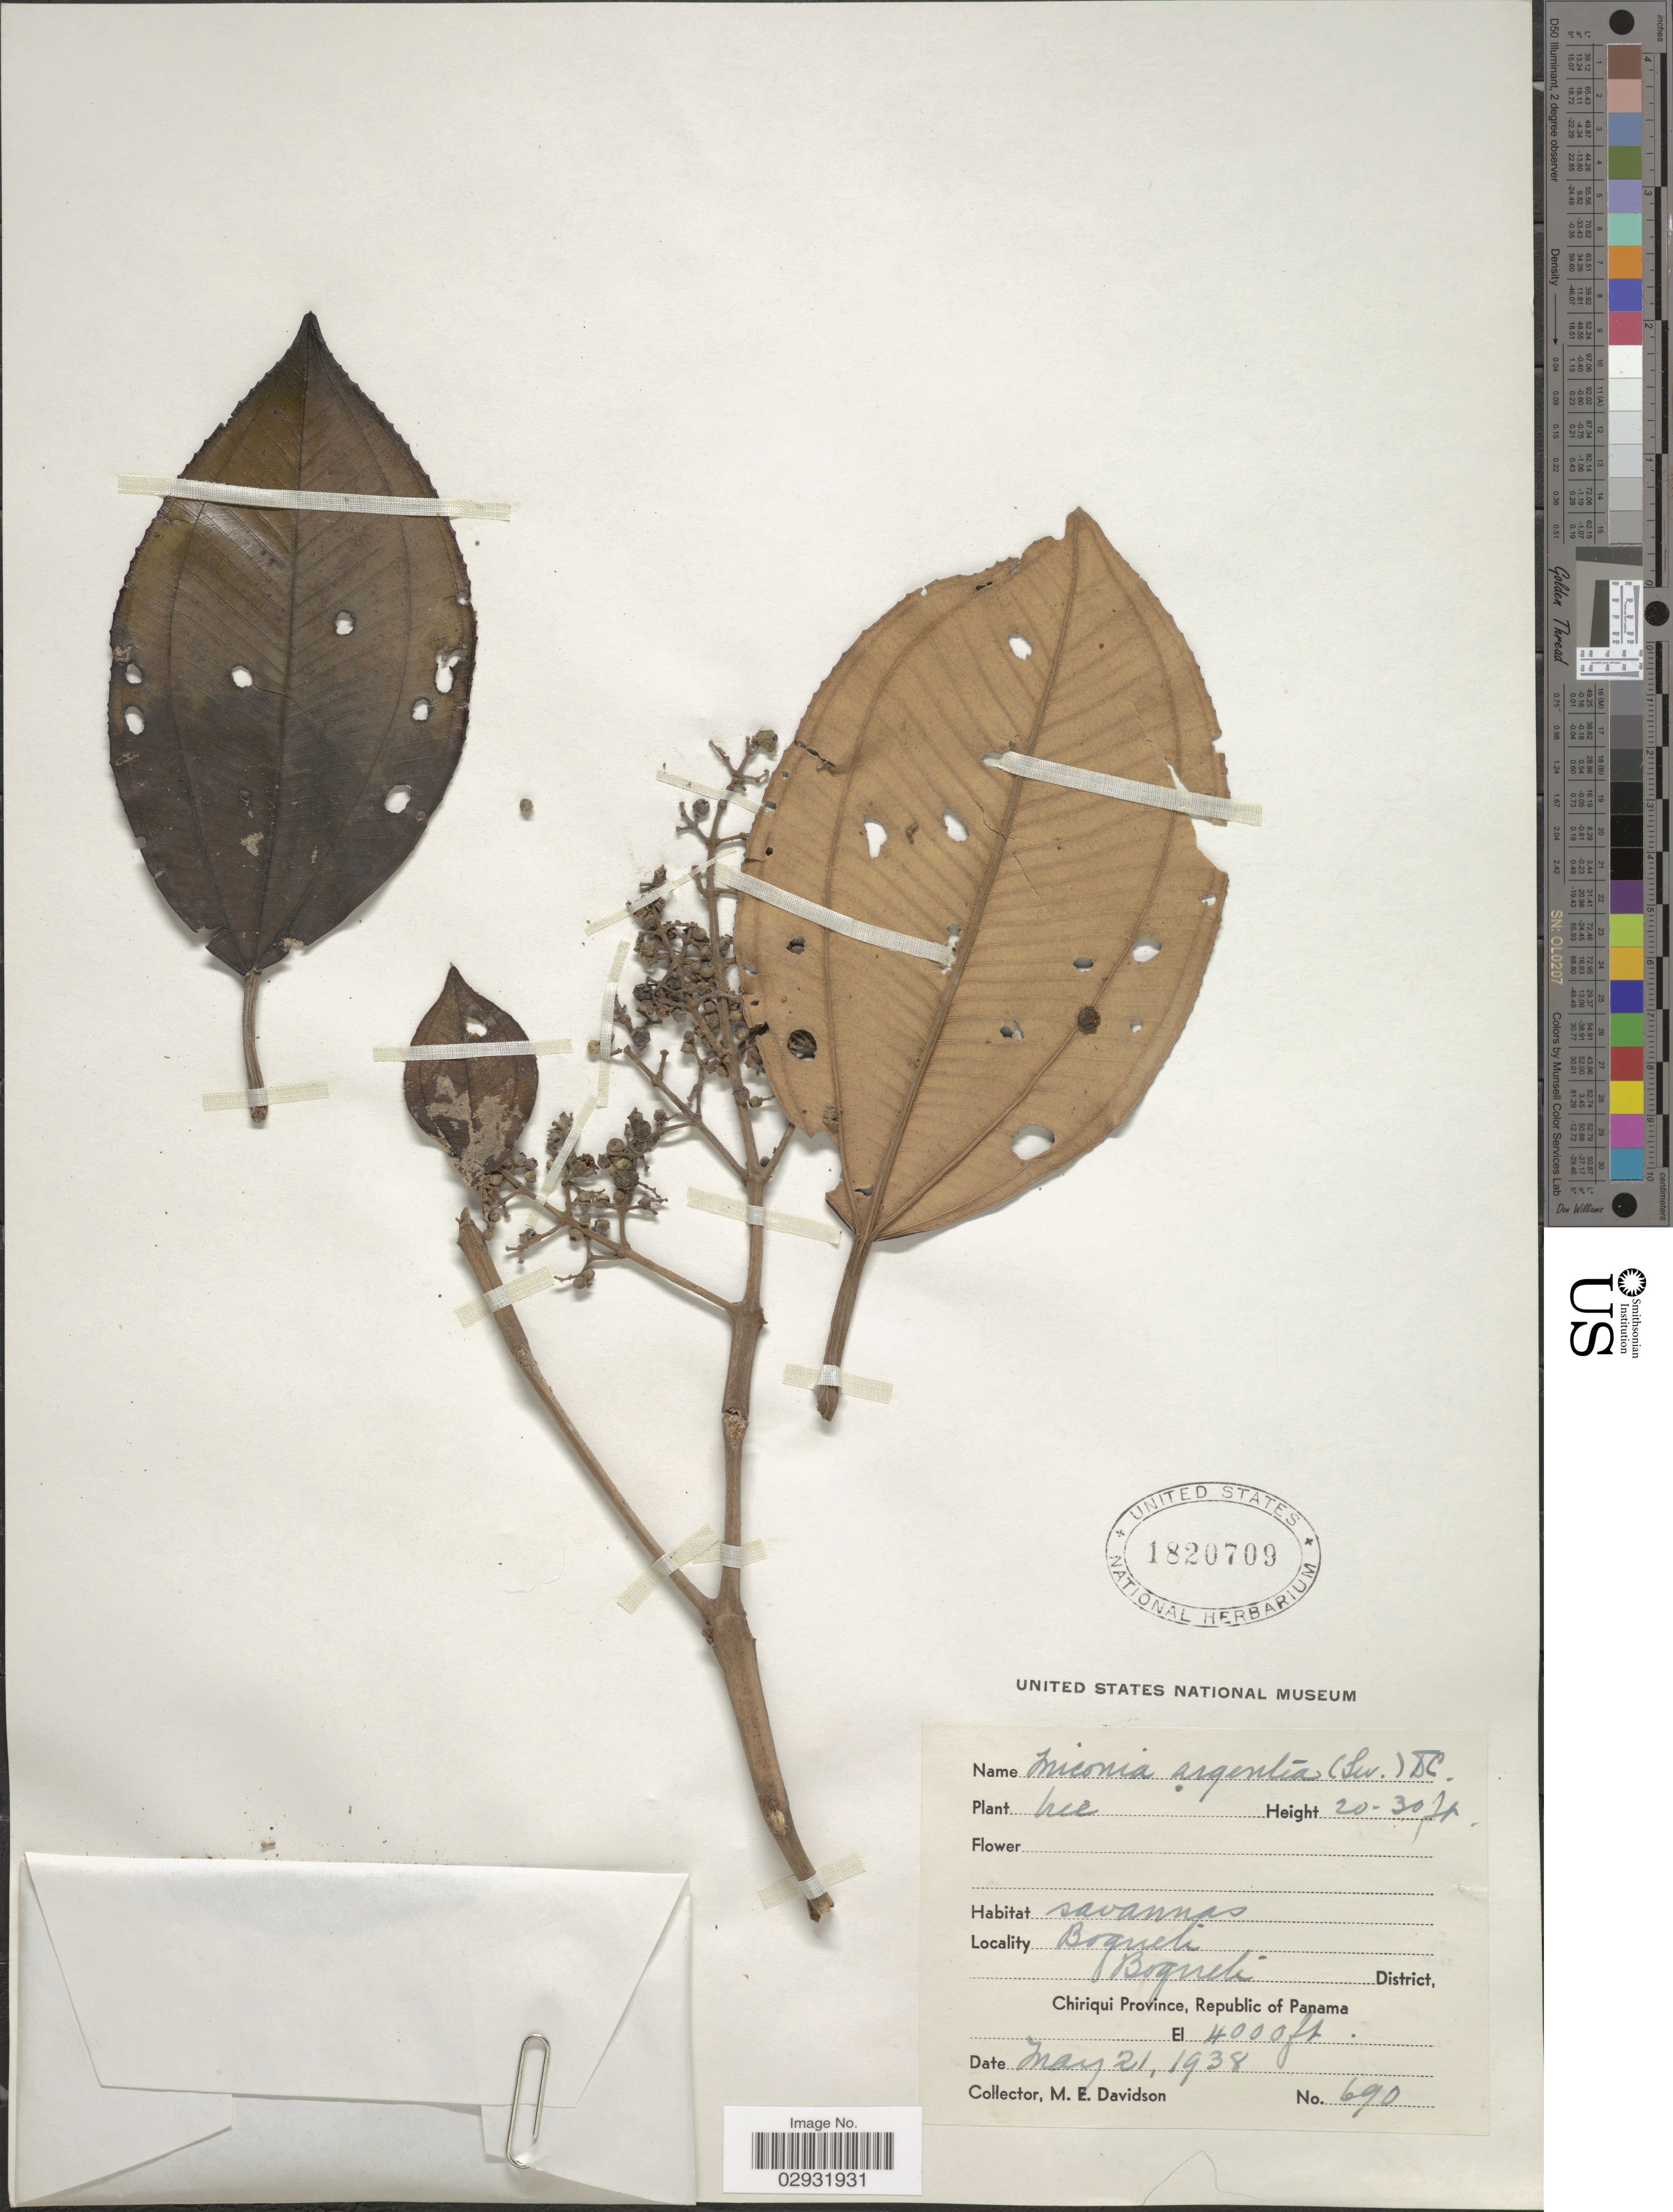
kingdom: Plantae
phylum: Tracheophyta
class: Magnoliopsida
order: Myrtales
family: Melastomataceae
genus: Miconia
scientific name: Miconia argentea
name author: (Sw.) DC.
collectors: M. E. Davidson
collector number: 690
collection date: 1938-05-21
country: Panama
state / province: Chiriqui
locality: Boquete, Boquete District, Chiriqui Province.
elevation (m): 1219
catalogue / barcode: US 1820709